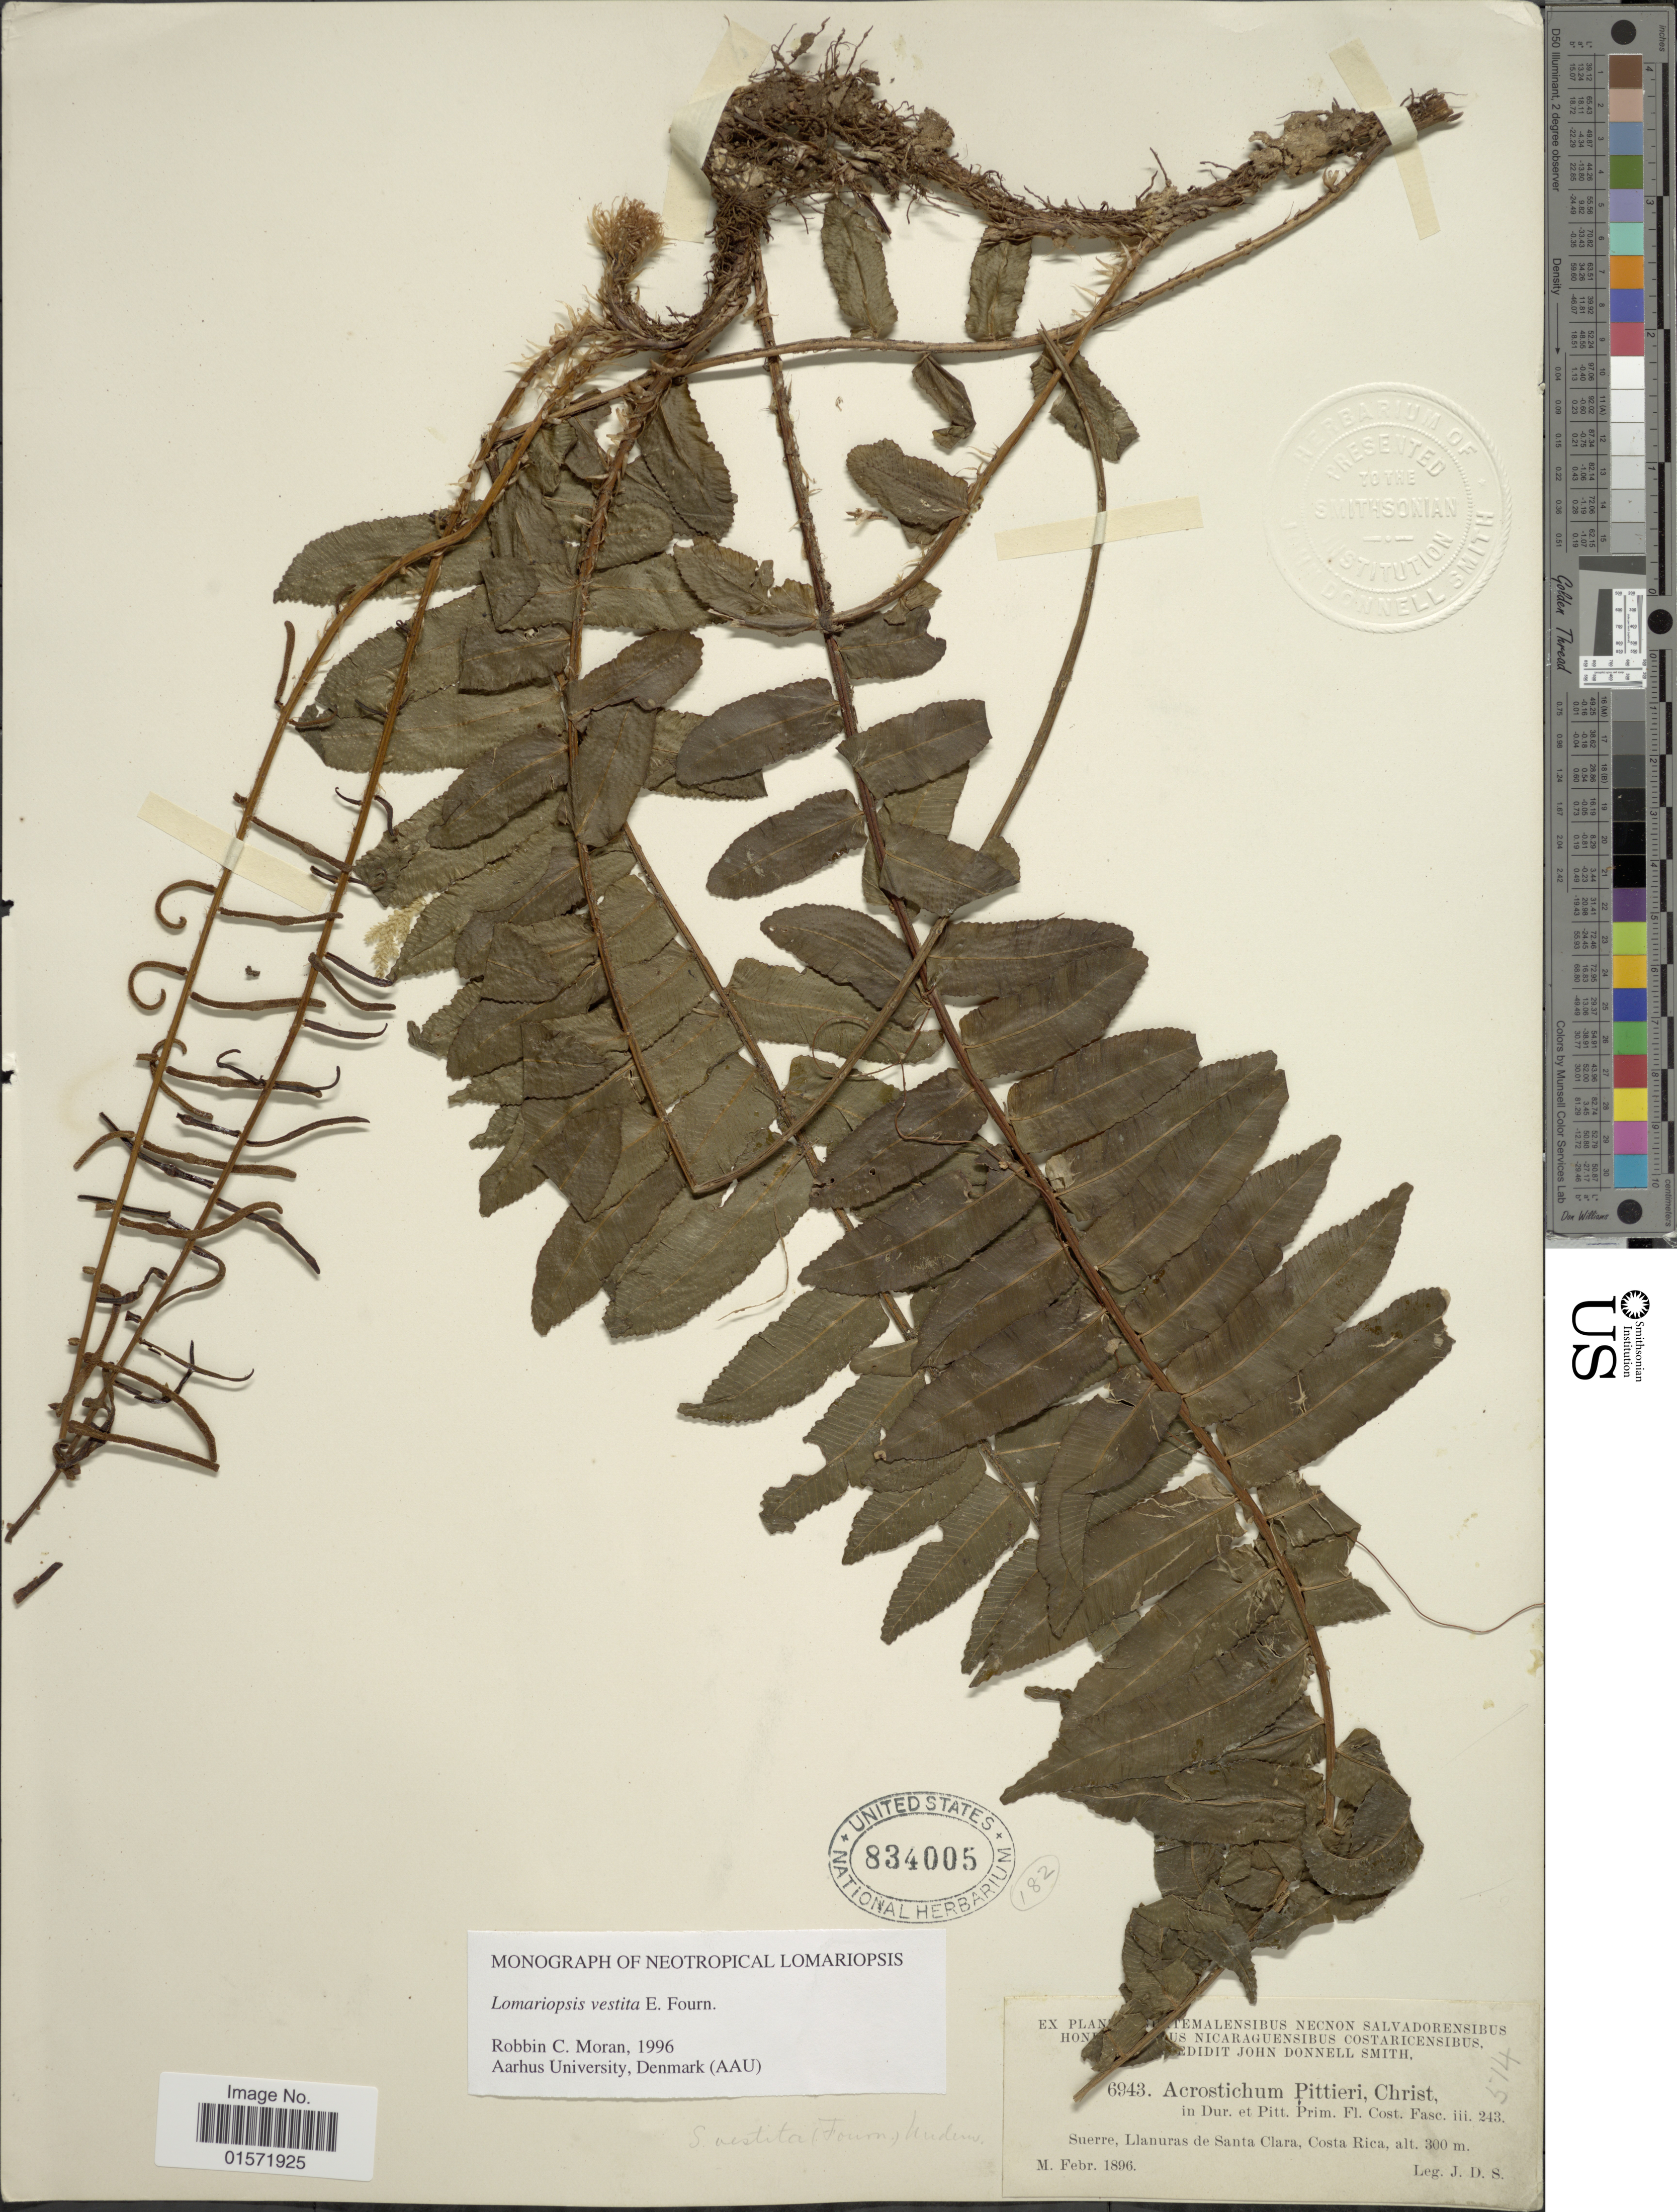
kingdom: Plantae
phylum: Tracheophyta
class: Polypodiopsida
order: Polypodiales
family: Lomariopsidaceae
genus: Lomariopsis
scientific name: Lomariopsis vestita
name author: E. Fourn.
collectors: J. Donnell Smith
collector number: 6943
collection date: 1896-02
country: Costa Rica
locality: Suerre, Llanuras de Santa Clara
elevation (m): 300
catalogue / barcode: US 834005